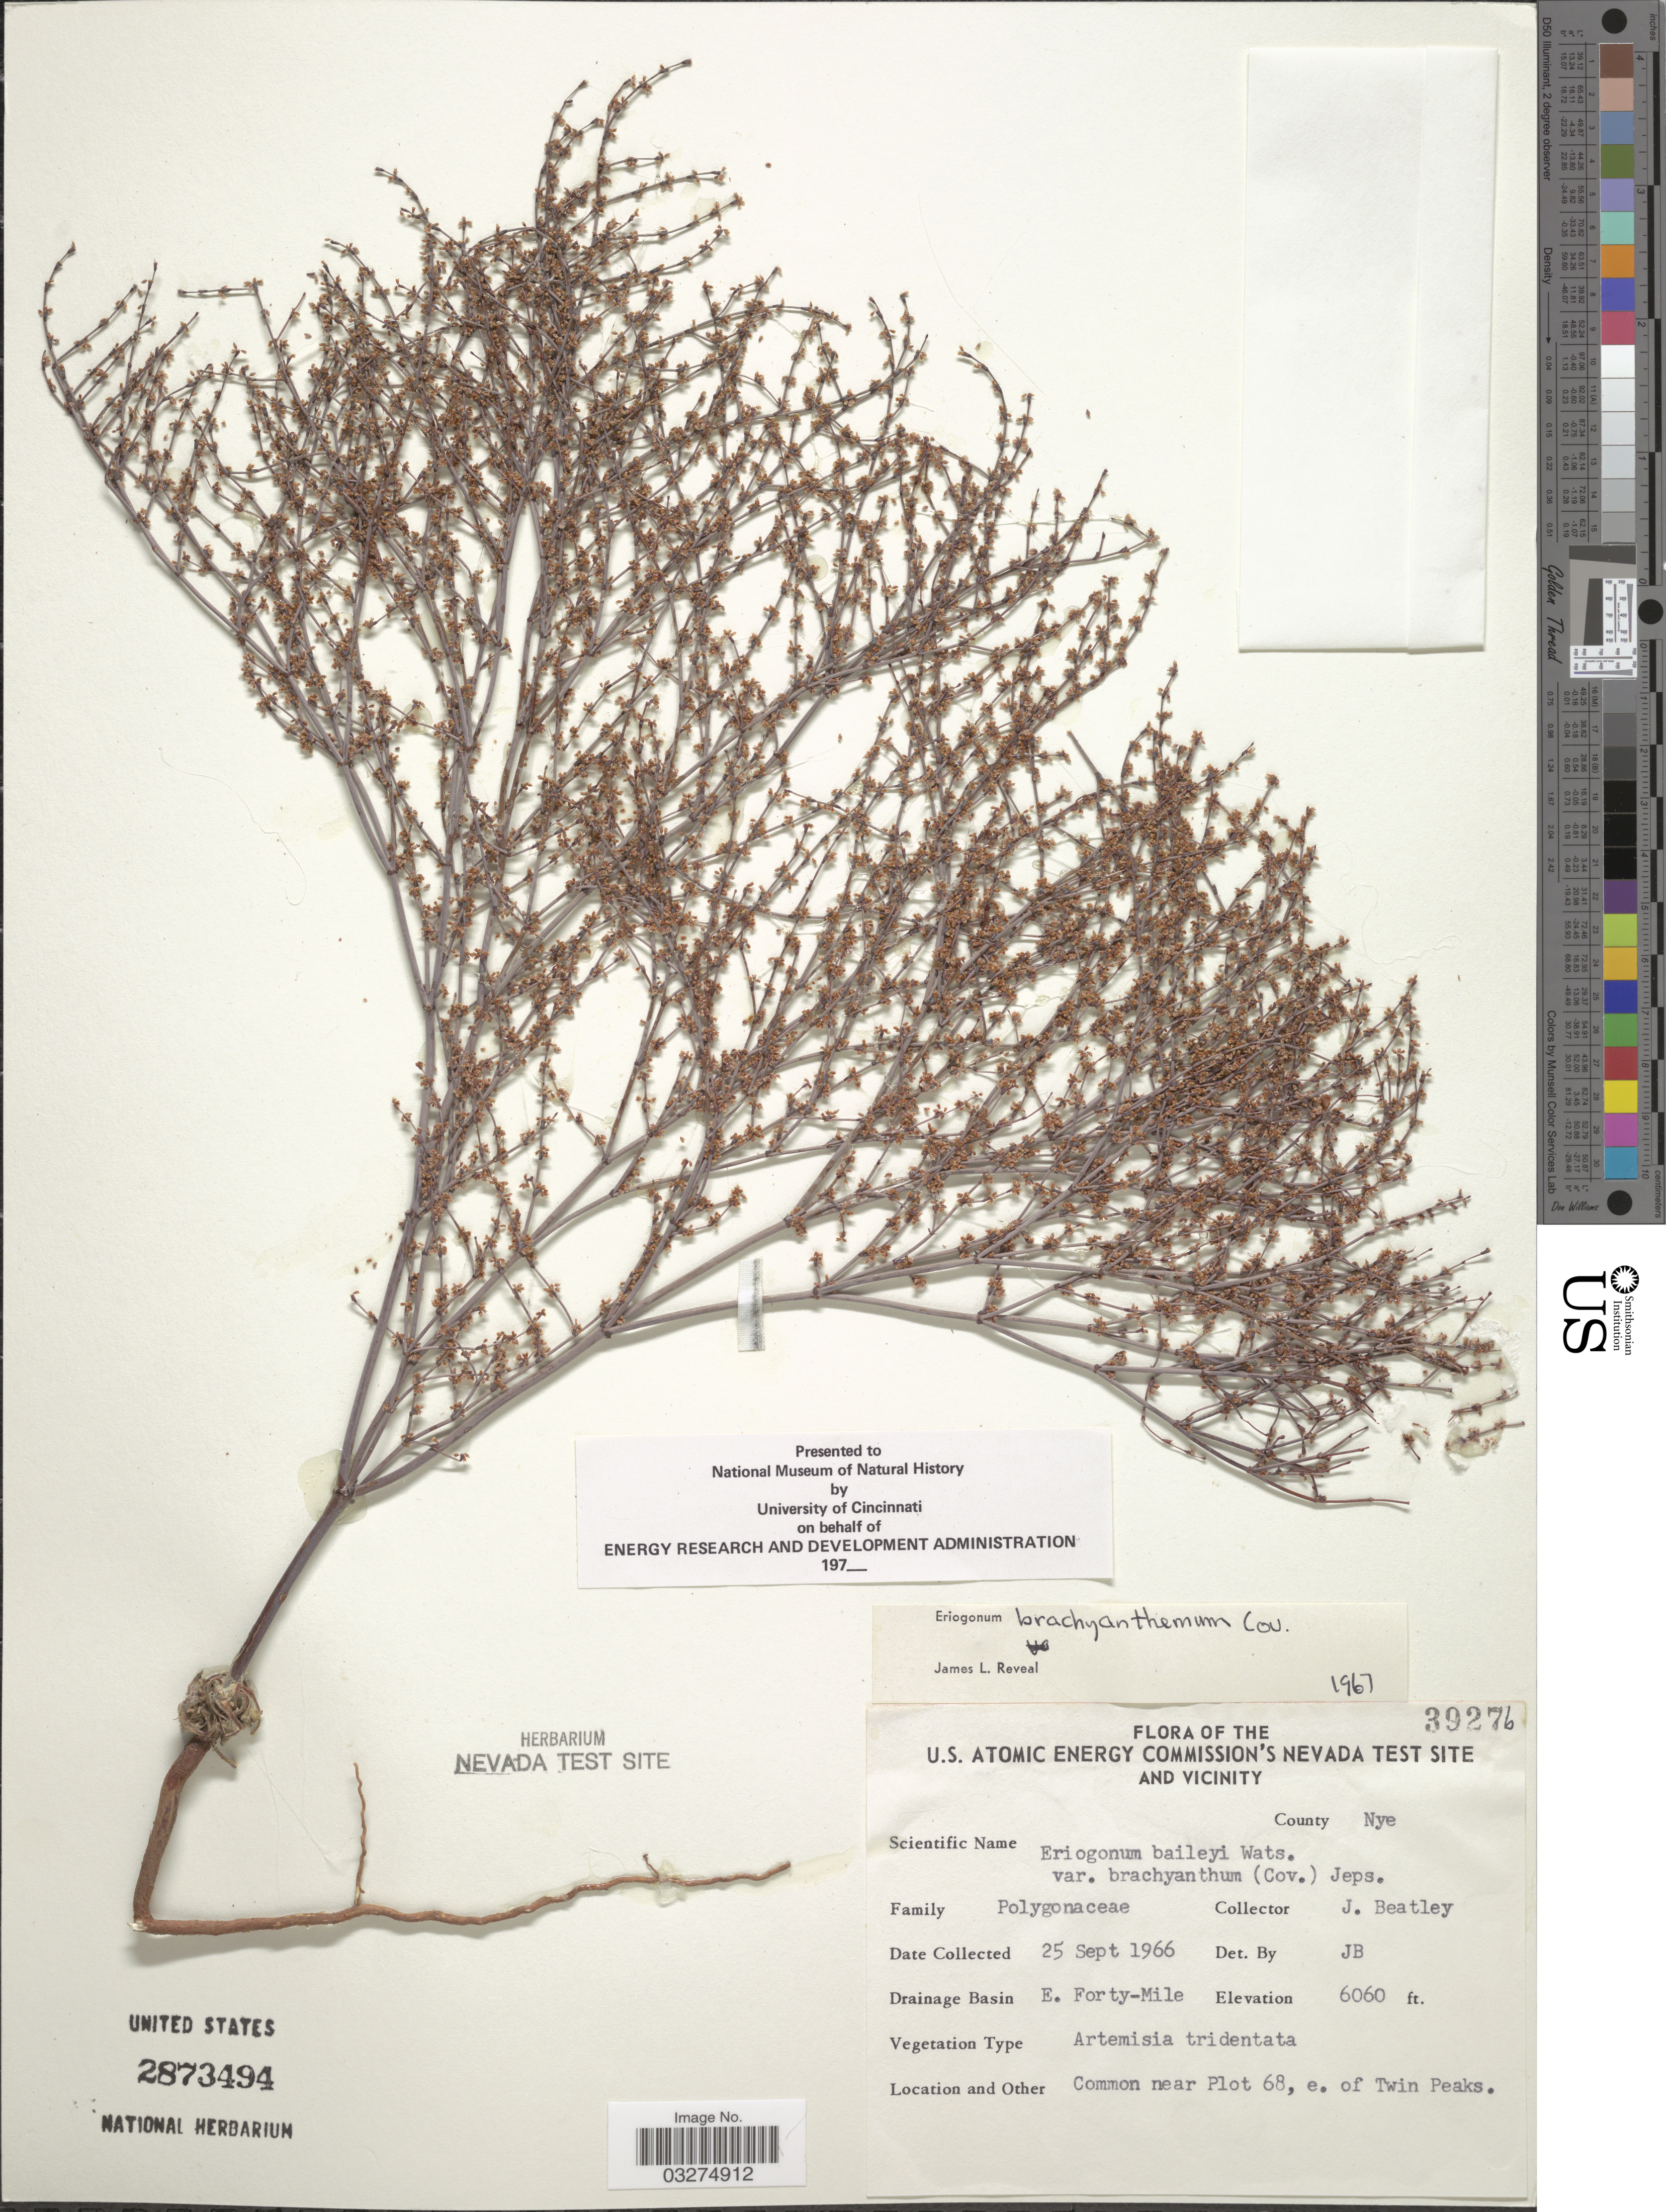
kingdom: Plantae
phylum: Tracheophyta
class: Magnoliopsida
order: Caryophyllales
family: Polygonaceae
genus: Eriogonum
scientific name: Eriogonum brachyanthum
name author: Coville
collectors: J. C. Beatley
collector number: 39276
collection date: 1966-09-25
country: United States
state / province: Nevada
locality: U. S. Atomic Energy Commission's Nevada Test Site and Vicinity. County Nye. Drainage Basin E. Forty-Mile. Near Plot 68, e. of Twin Peaks.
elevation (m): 1847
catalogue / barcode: US 2873494